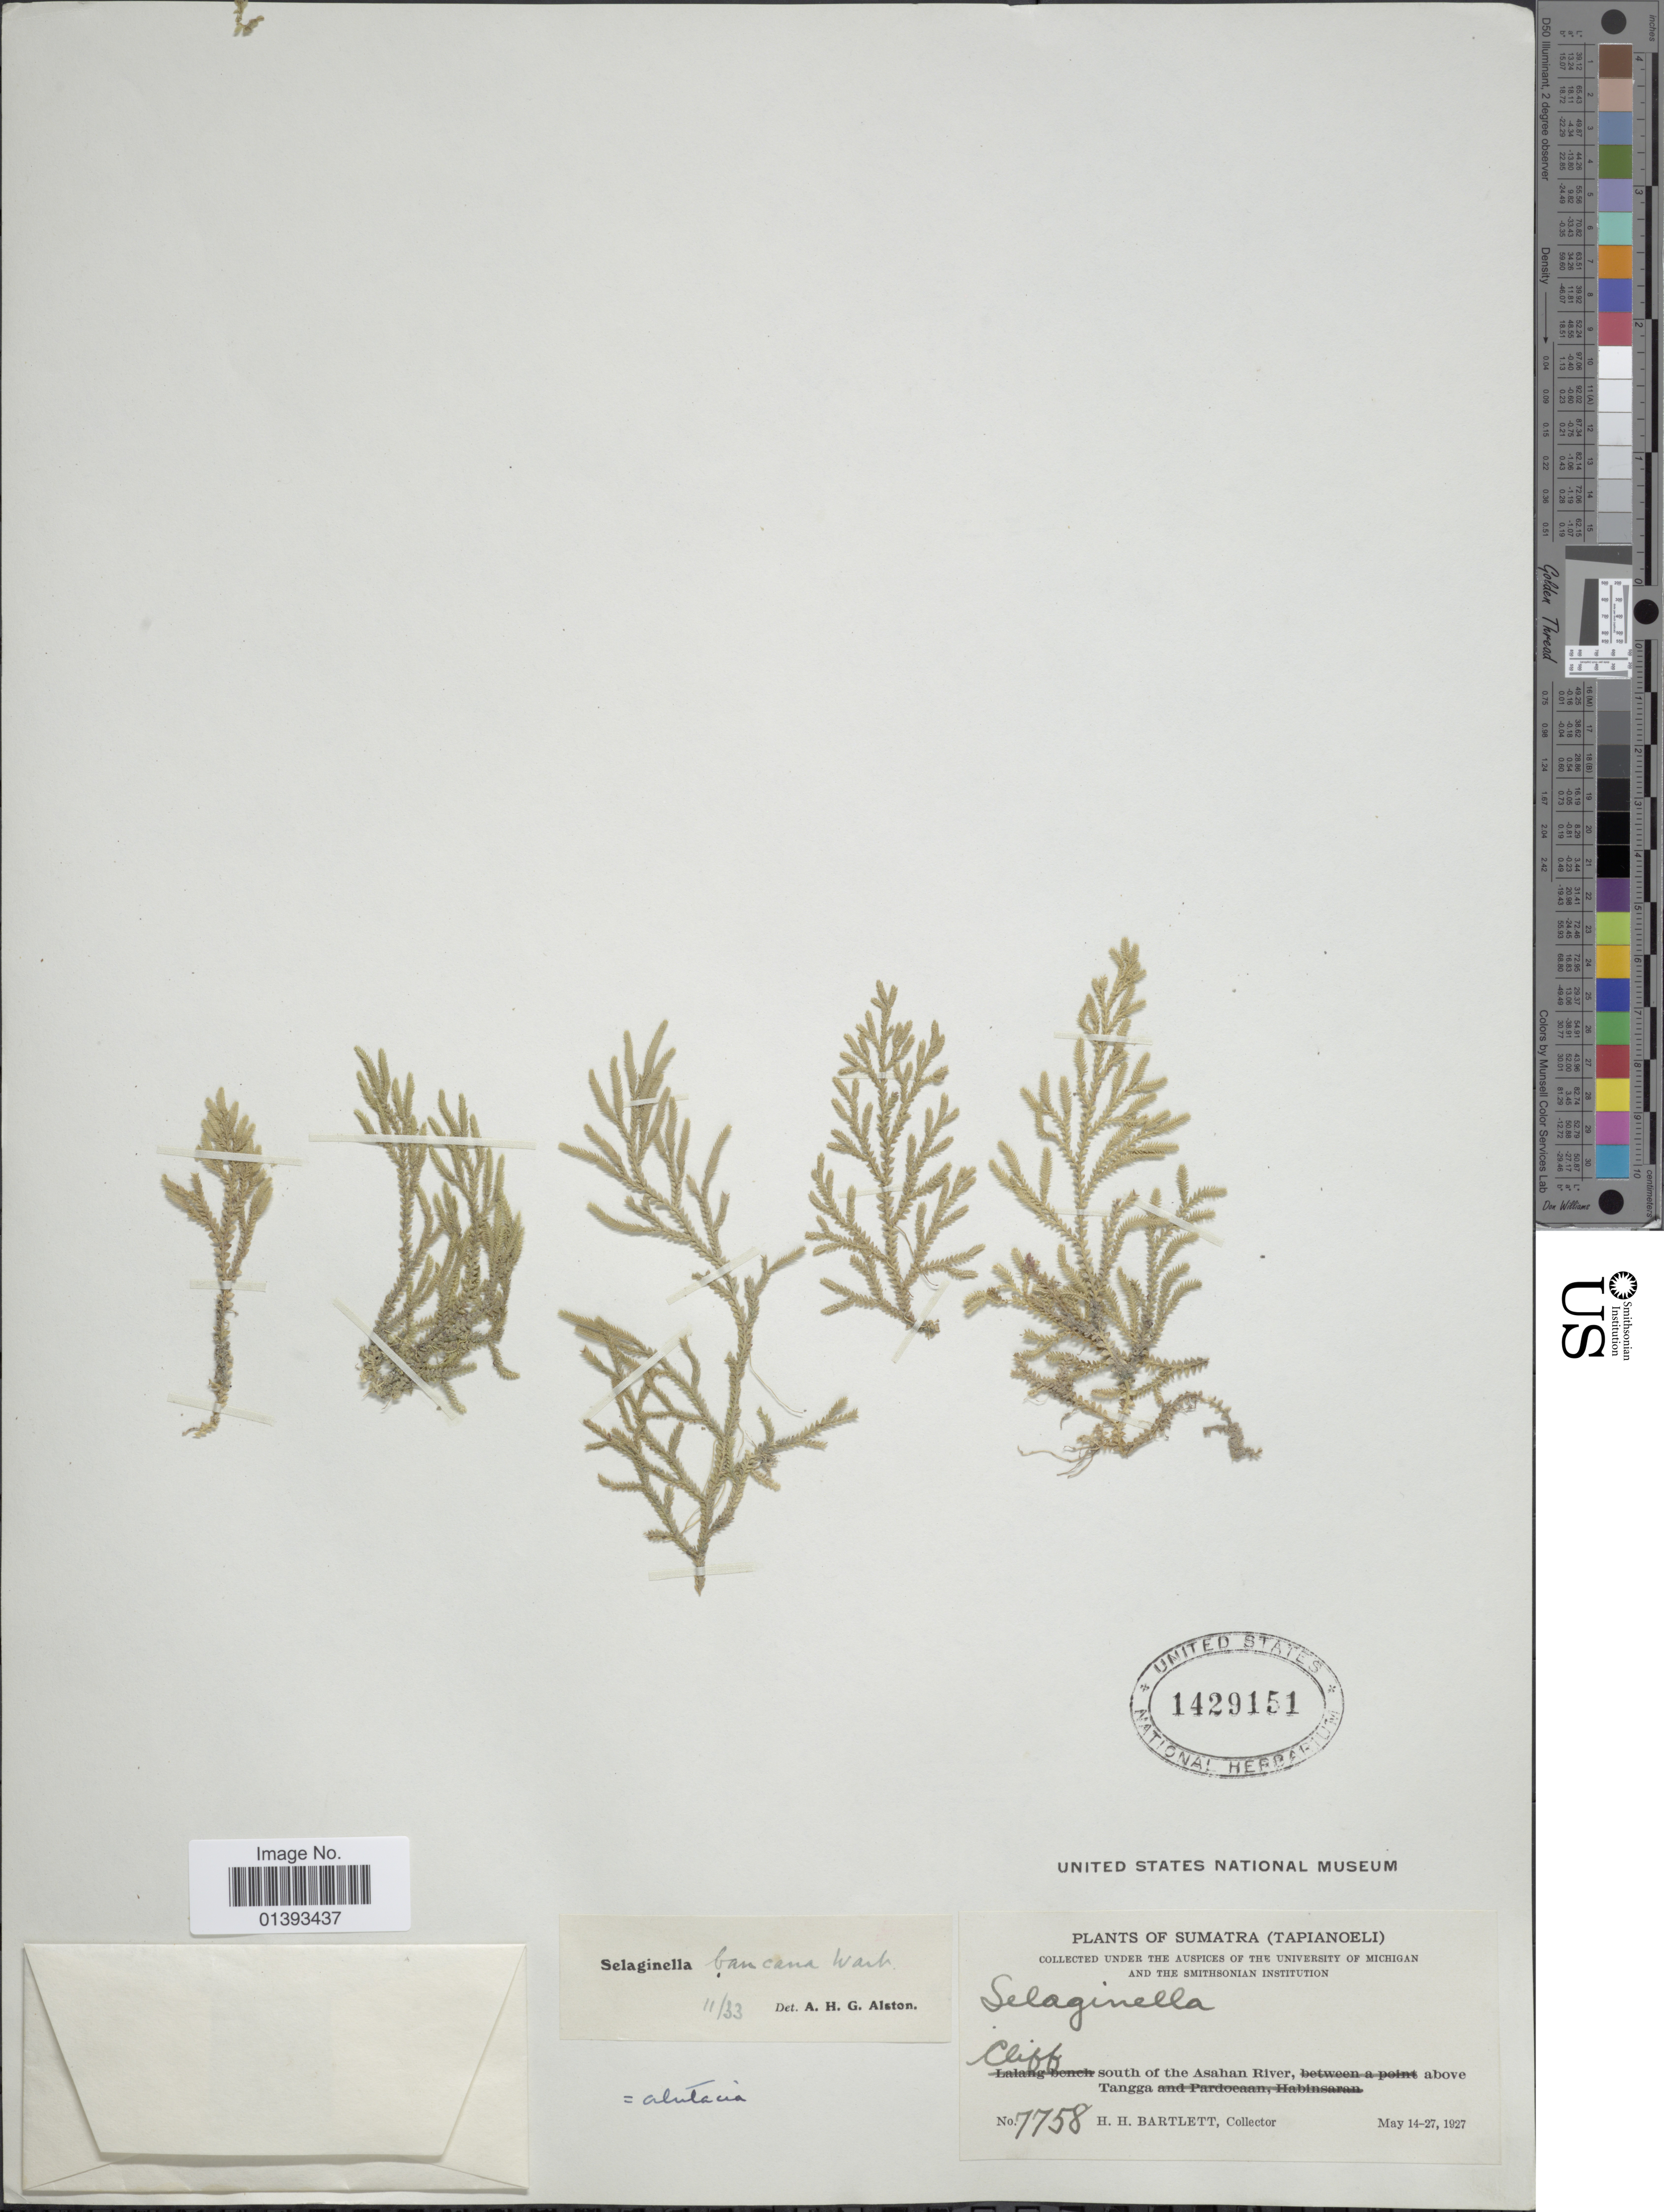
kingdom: Plantae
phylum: Tracheophyta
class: Lycopodiopsida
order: Selaginellales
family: Selaginellaceae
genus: Selaginella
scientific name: Selaginella alutacea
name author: Spring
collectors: H. H. Bartlett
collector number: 7758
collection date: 1927-05-14/1927-05-27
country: Indonesia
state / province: Sumatra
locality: Tapianoeli, south of the Asahan River, above Tangga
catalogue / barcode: US 1429151